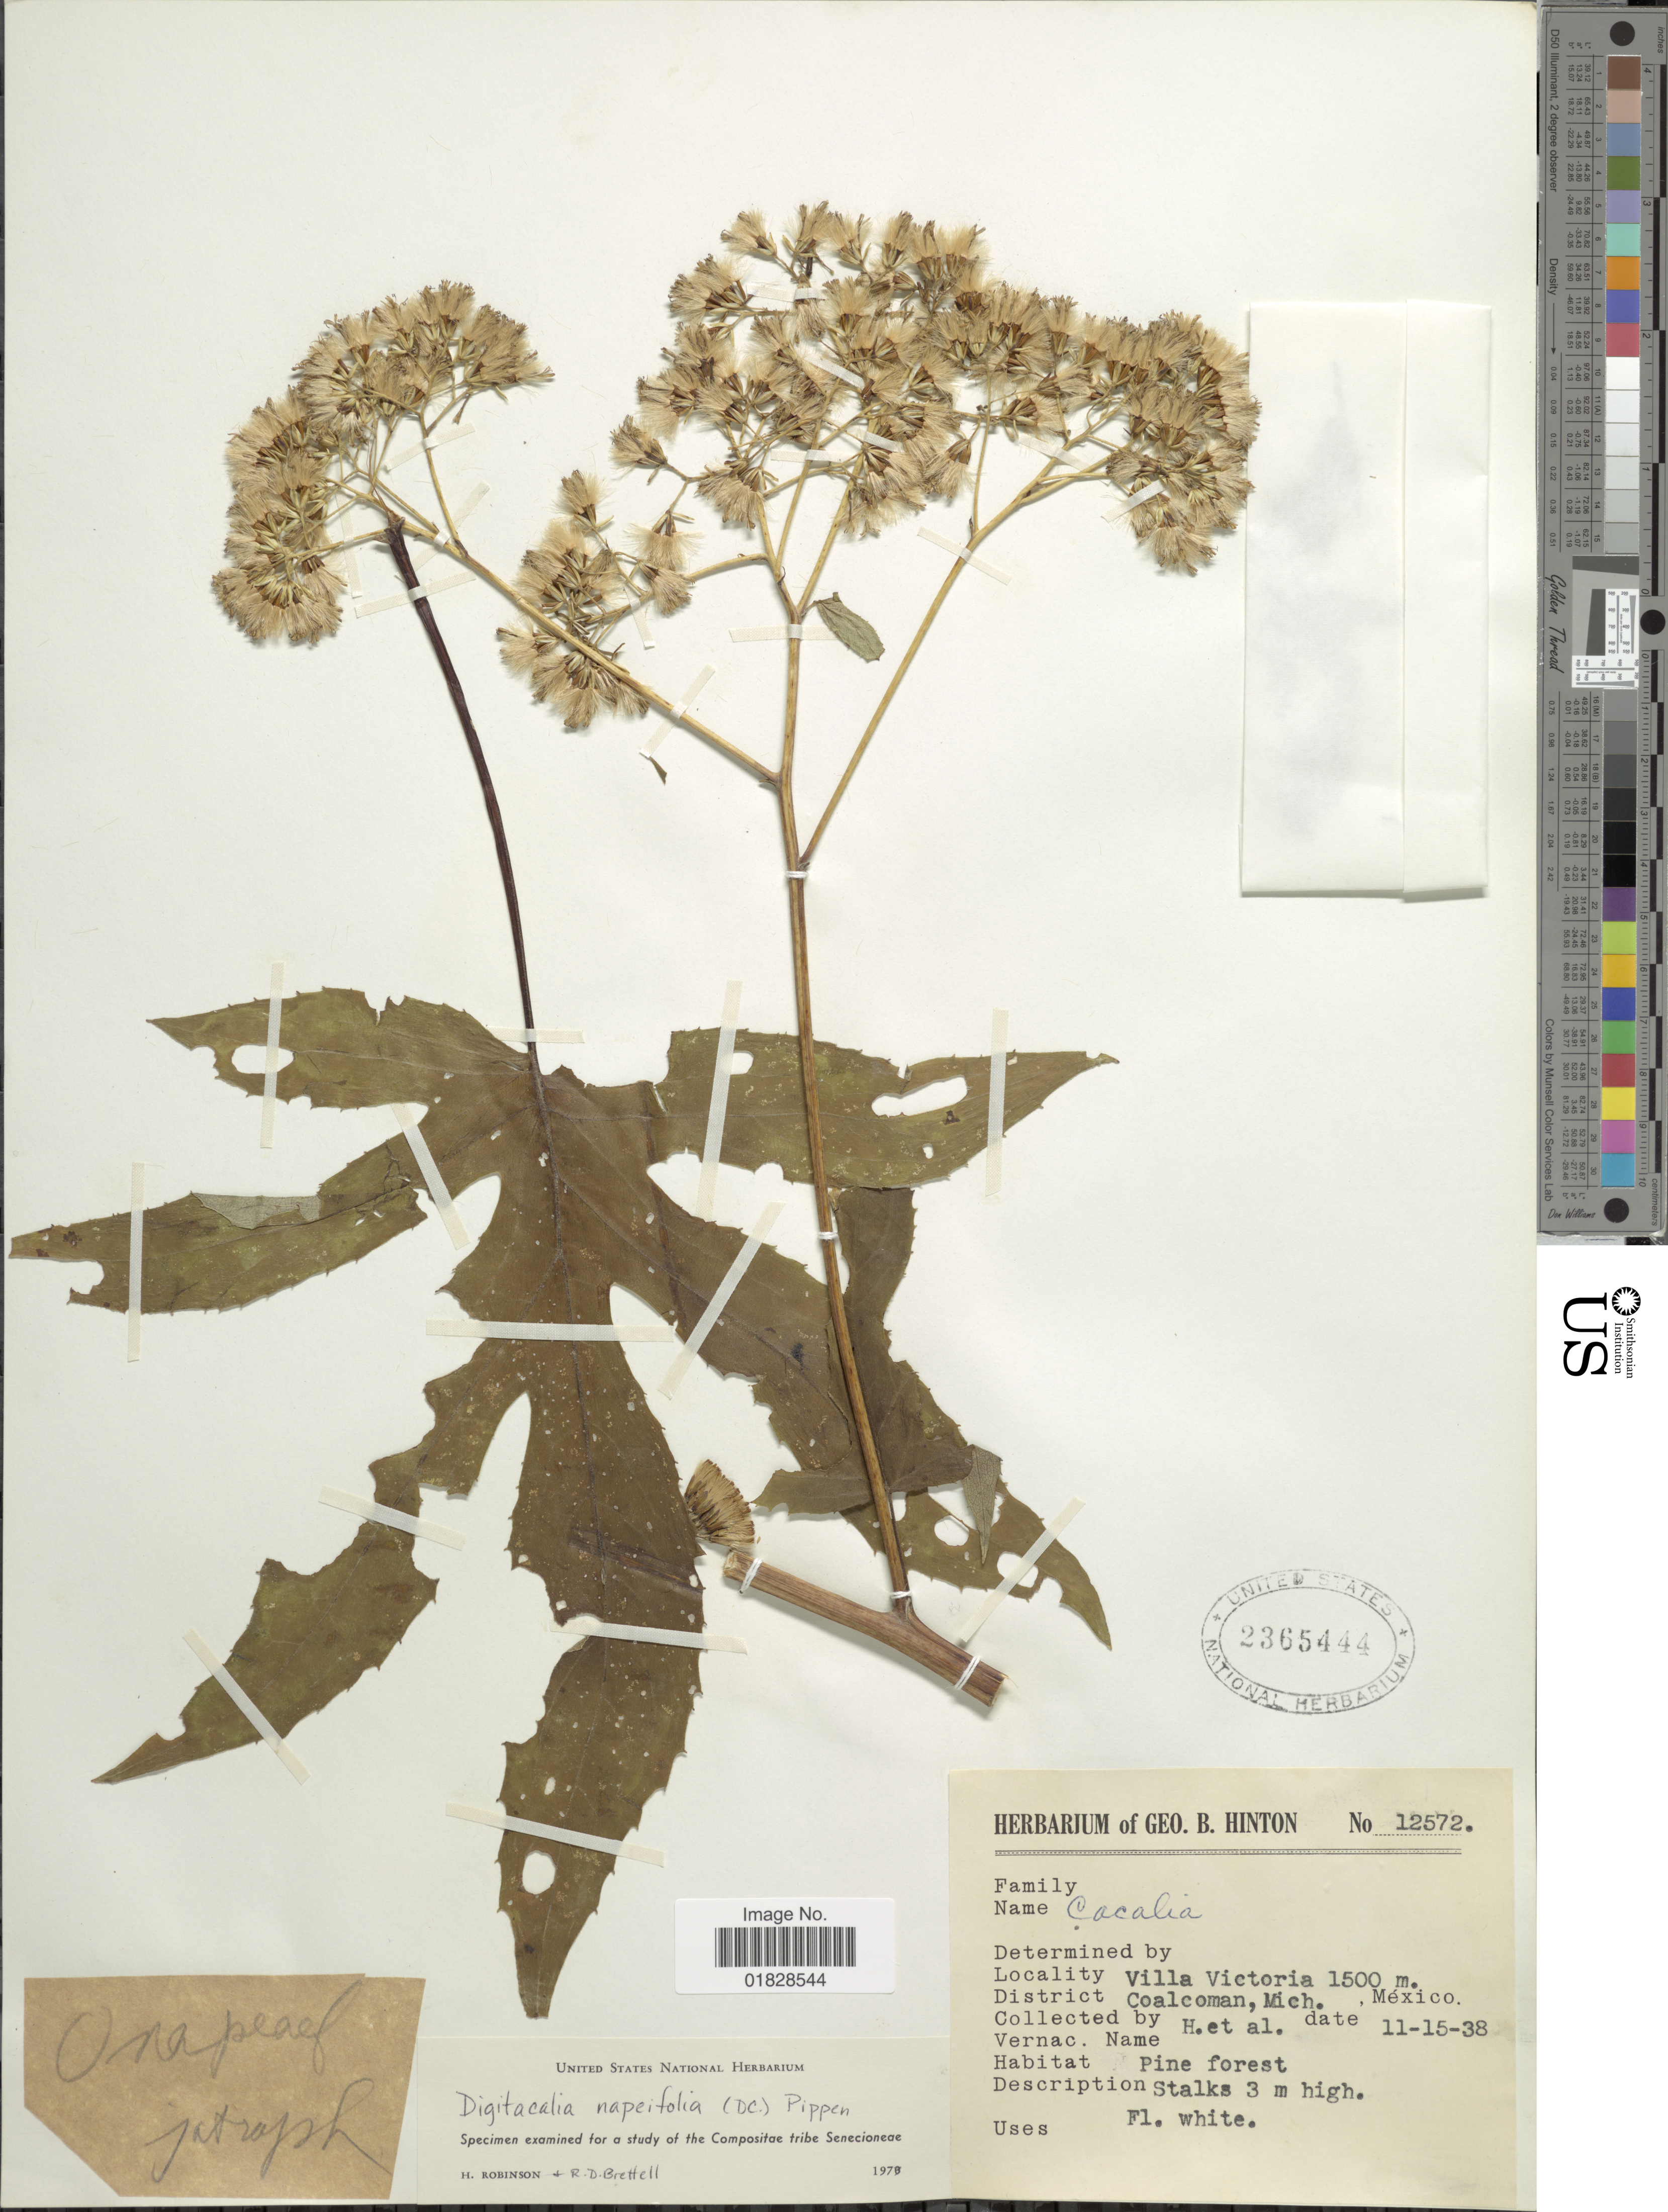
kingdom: Plantae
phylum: Tracheophyta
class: Magnoliopsida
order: Asterales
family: Asteraceae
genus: Digitacalia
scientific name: Digitacalia napeifolia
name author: (DC.) Pippen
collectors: G. B. Hinton & et al.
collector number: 12572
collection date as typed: Transcribed d/m/y: 15/11/38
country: Mexico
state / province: Michoacán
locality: Villa Victoria. District Coalcoman, Mich., México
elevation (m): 1500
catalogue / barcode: US 2365444